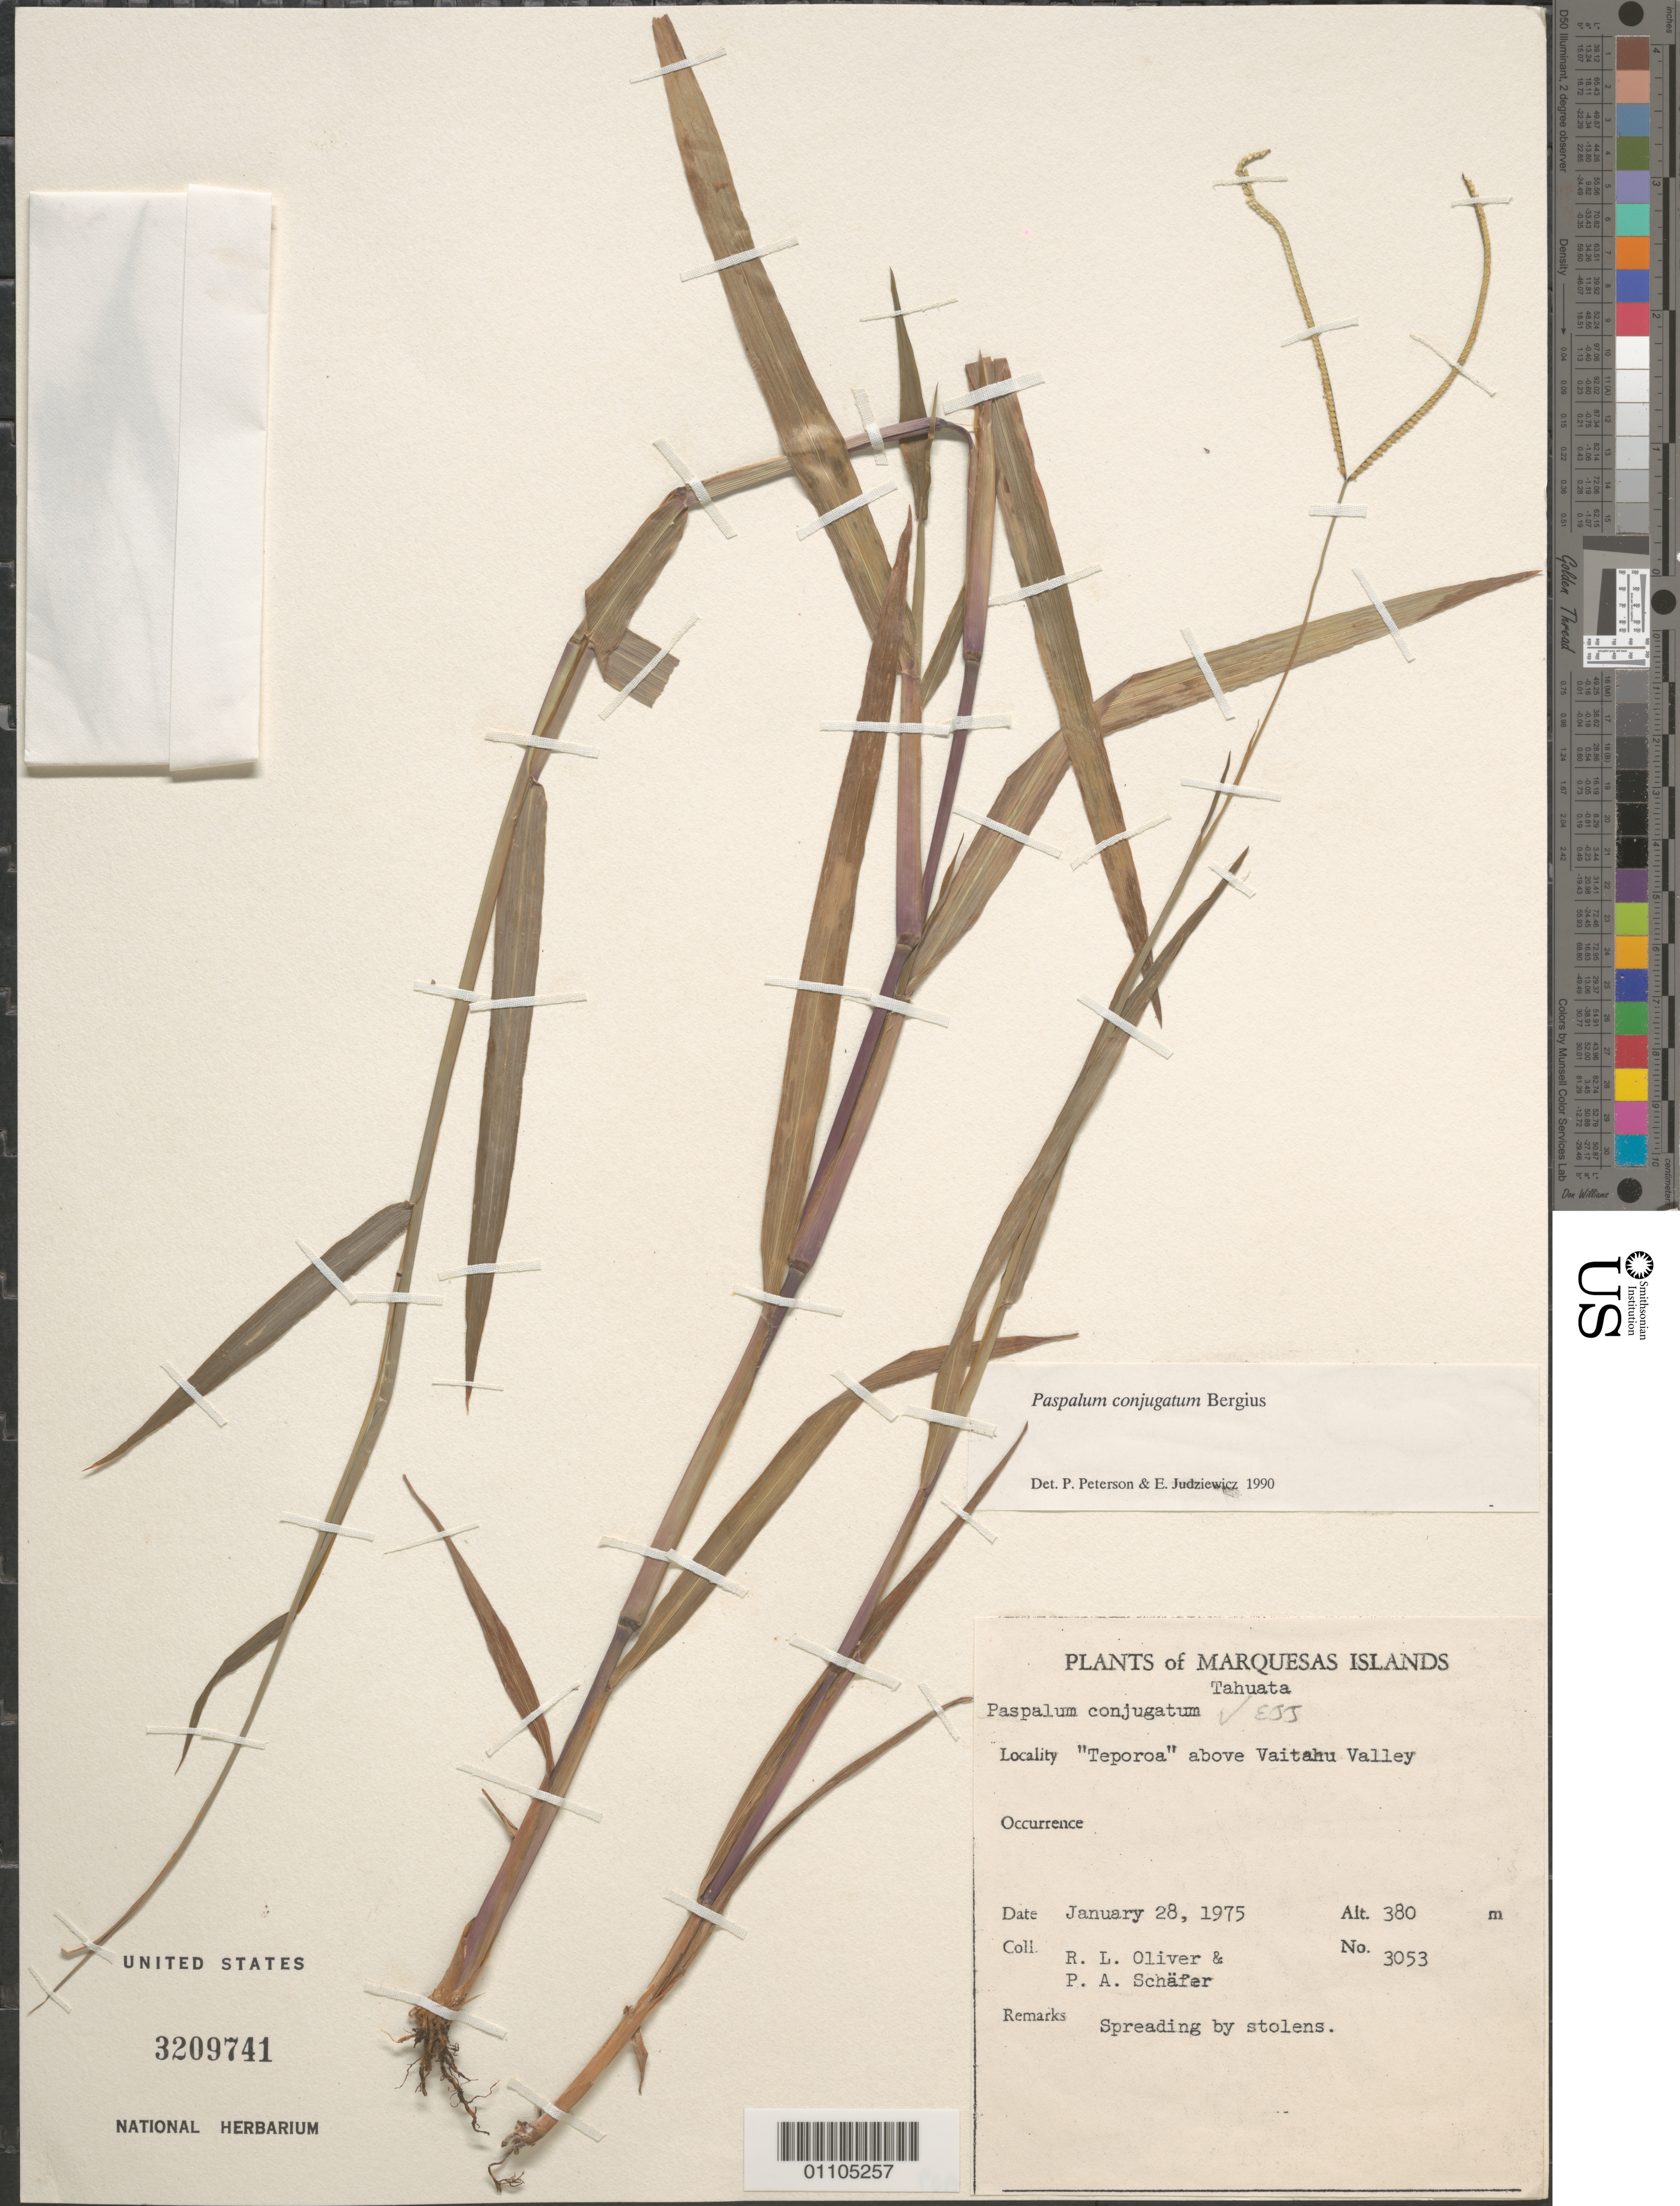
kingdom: Plantae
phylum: Tracheophyta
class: Liliopsida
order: Poales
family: Poaceae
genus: Paspalum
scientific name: Paspalum conjugatum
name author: P.J. Bergius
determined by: Peterson, P. M.; Judziewicz, E. J.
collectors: R. L. Oliver & P. A. Schäfer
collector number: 3053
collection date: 1975-01-28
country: French Polynesia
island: Tahuata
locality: "Teporoa" above Vaitahu Valley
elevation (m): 389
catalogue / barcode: US 3209741